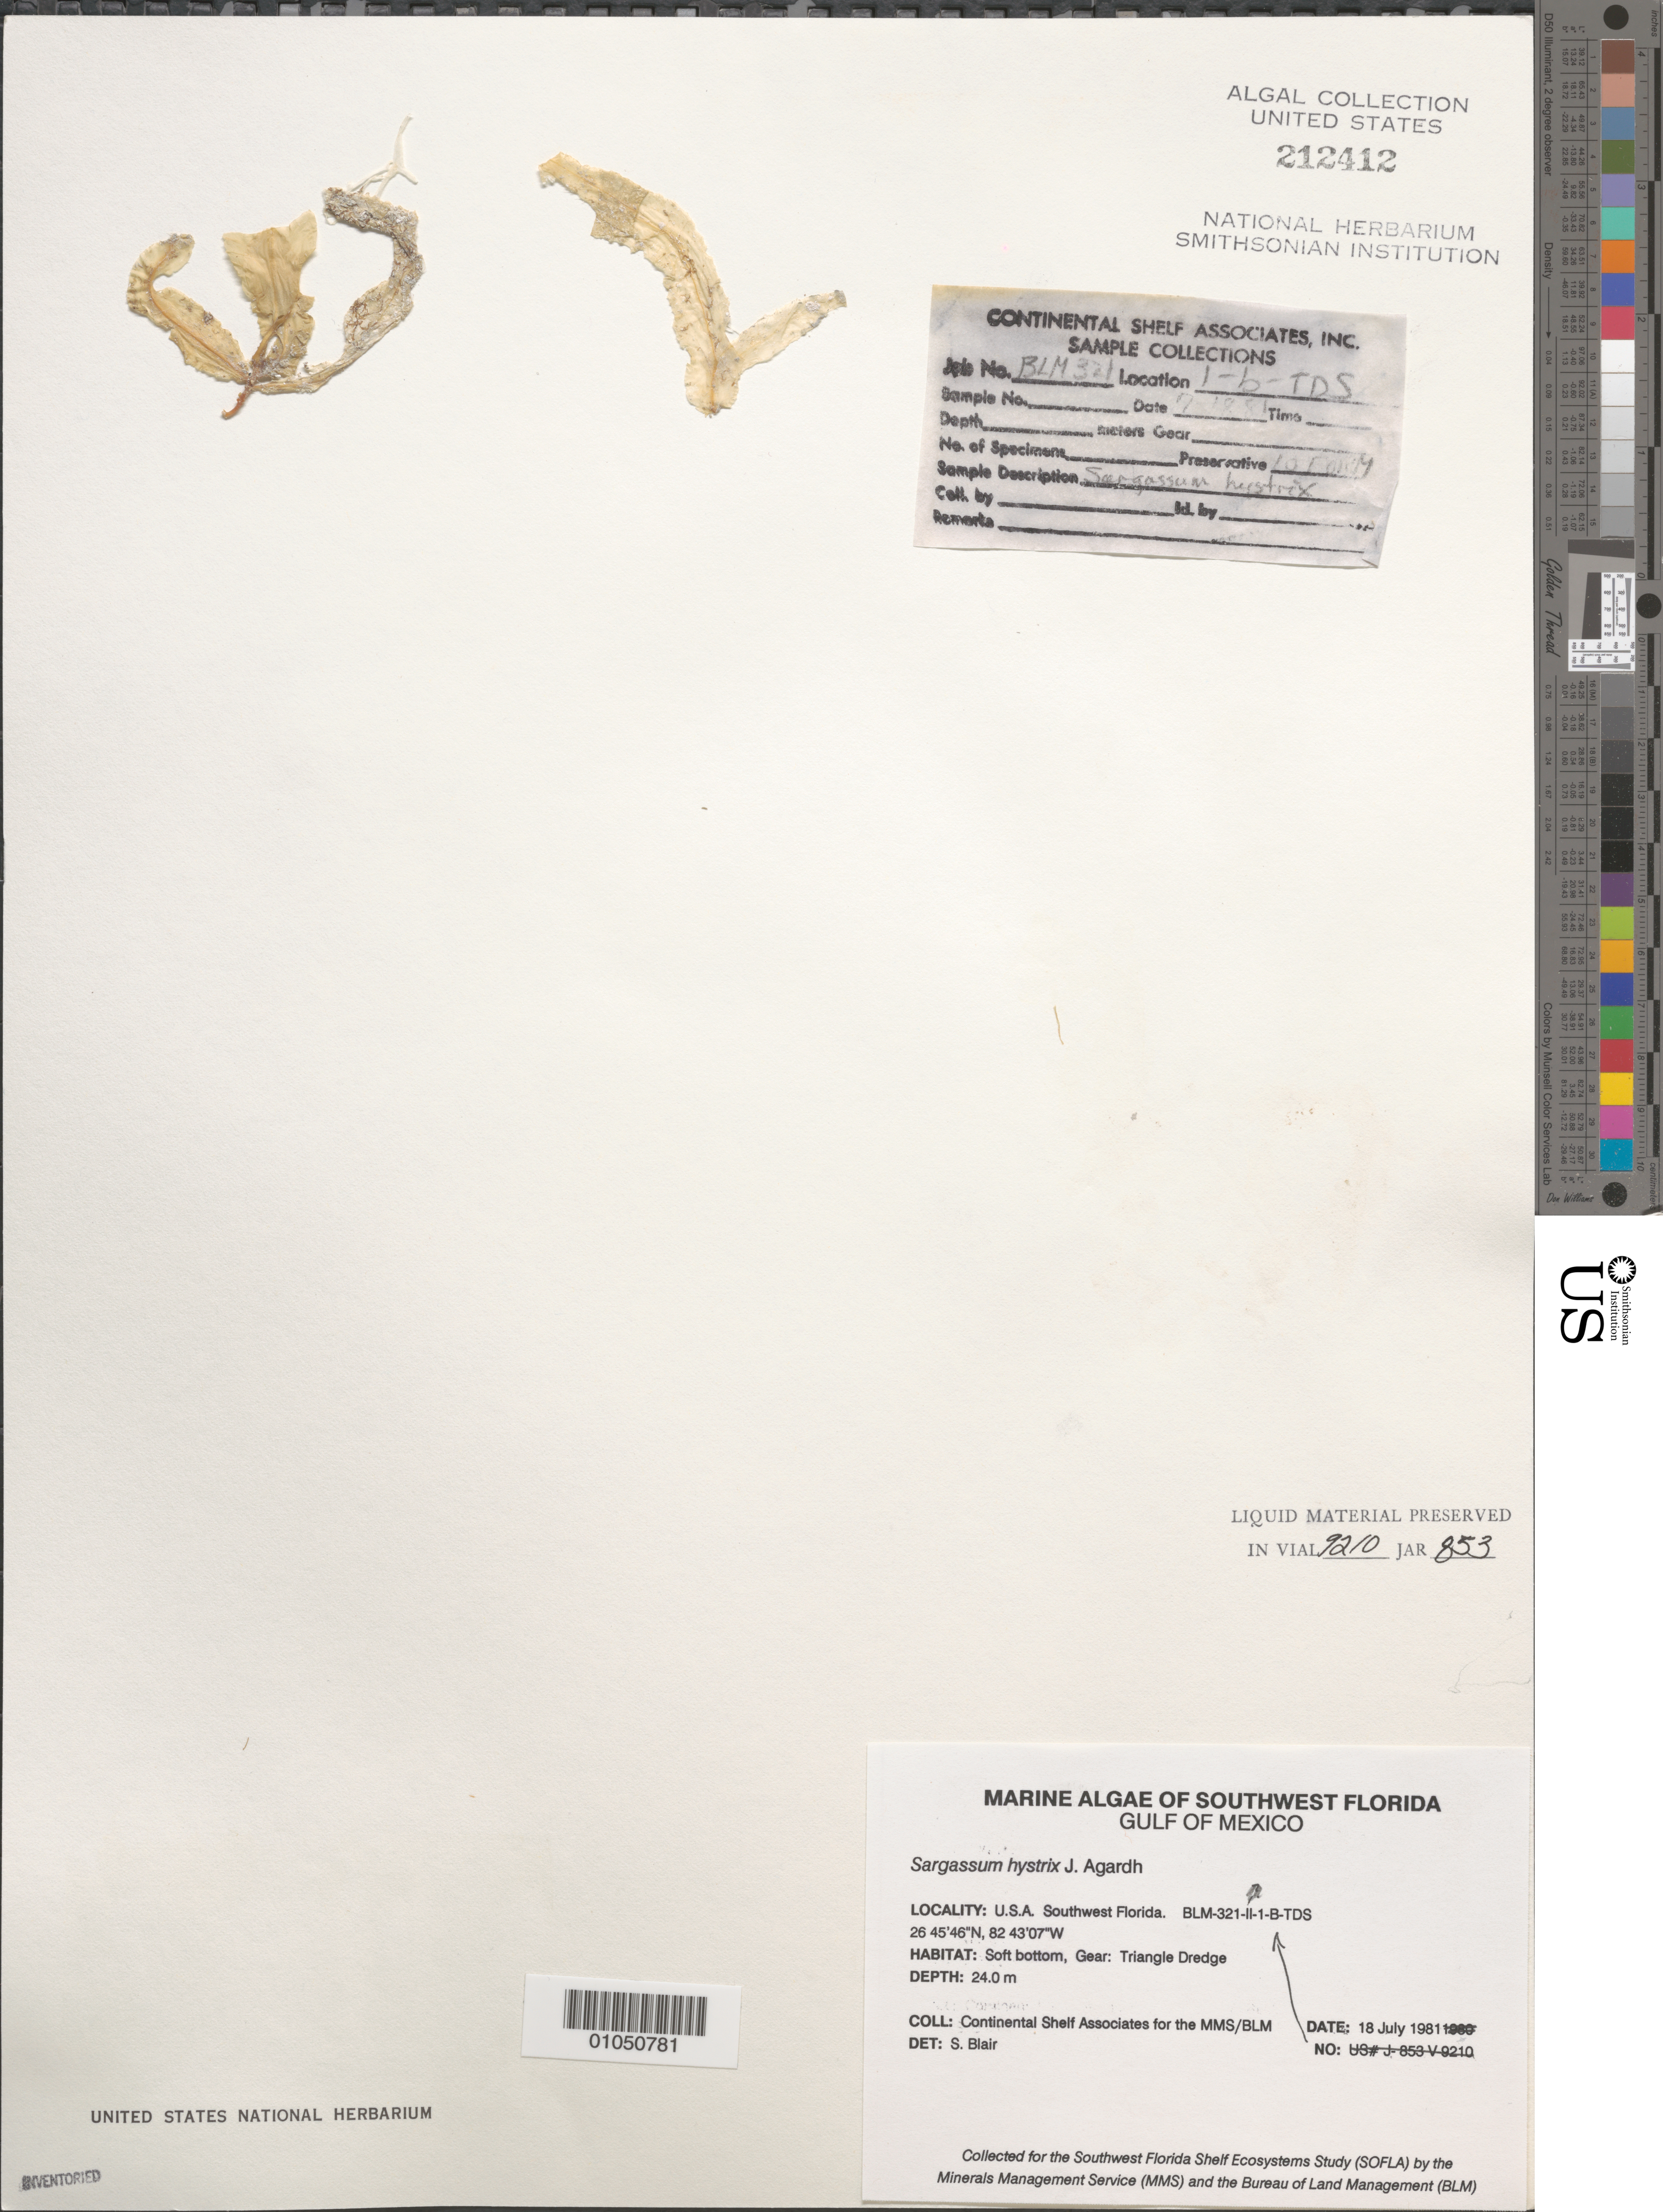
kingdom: Chromista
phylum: Ochrophyta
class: Phaeophyceae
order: Fucales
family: Sargassaceae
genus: Sargassum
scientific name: Sargassum hystrix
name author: J. Agardh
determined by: Blair, S. M.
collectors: Continental Shelf Associates for the MMS/BLM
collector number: BLM-321-II-1-B-TDS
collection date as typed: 18 Jul 1981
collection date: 1981-07-18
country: United States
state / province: Florida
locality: Gulf of Mexico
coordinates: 26 45'46"N, 82 43'07"W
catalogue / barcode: US 212412